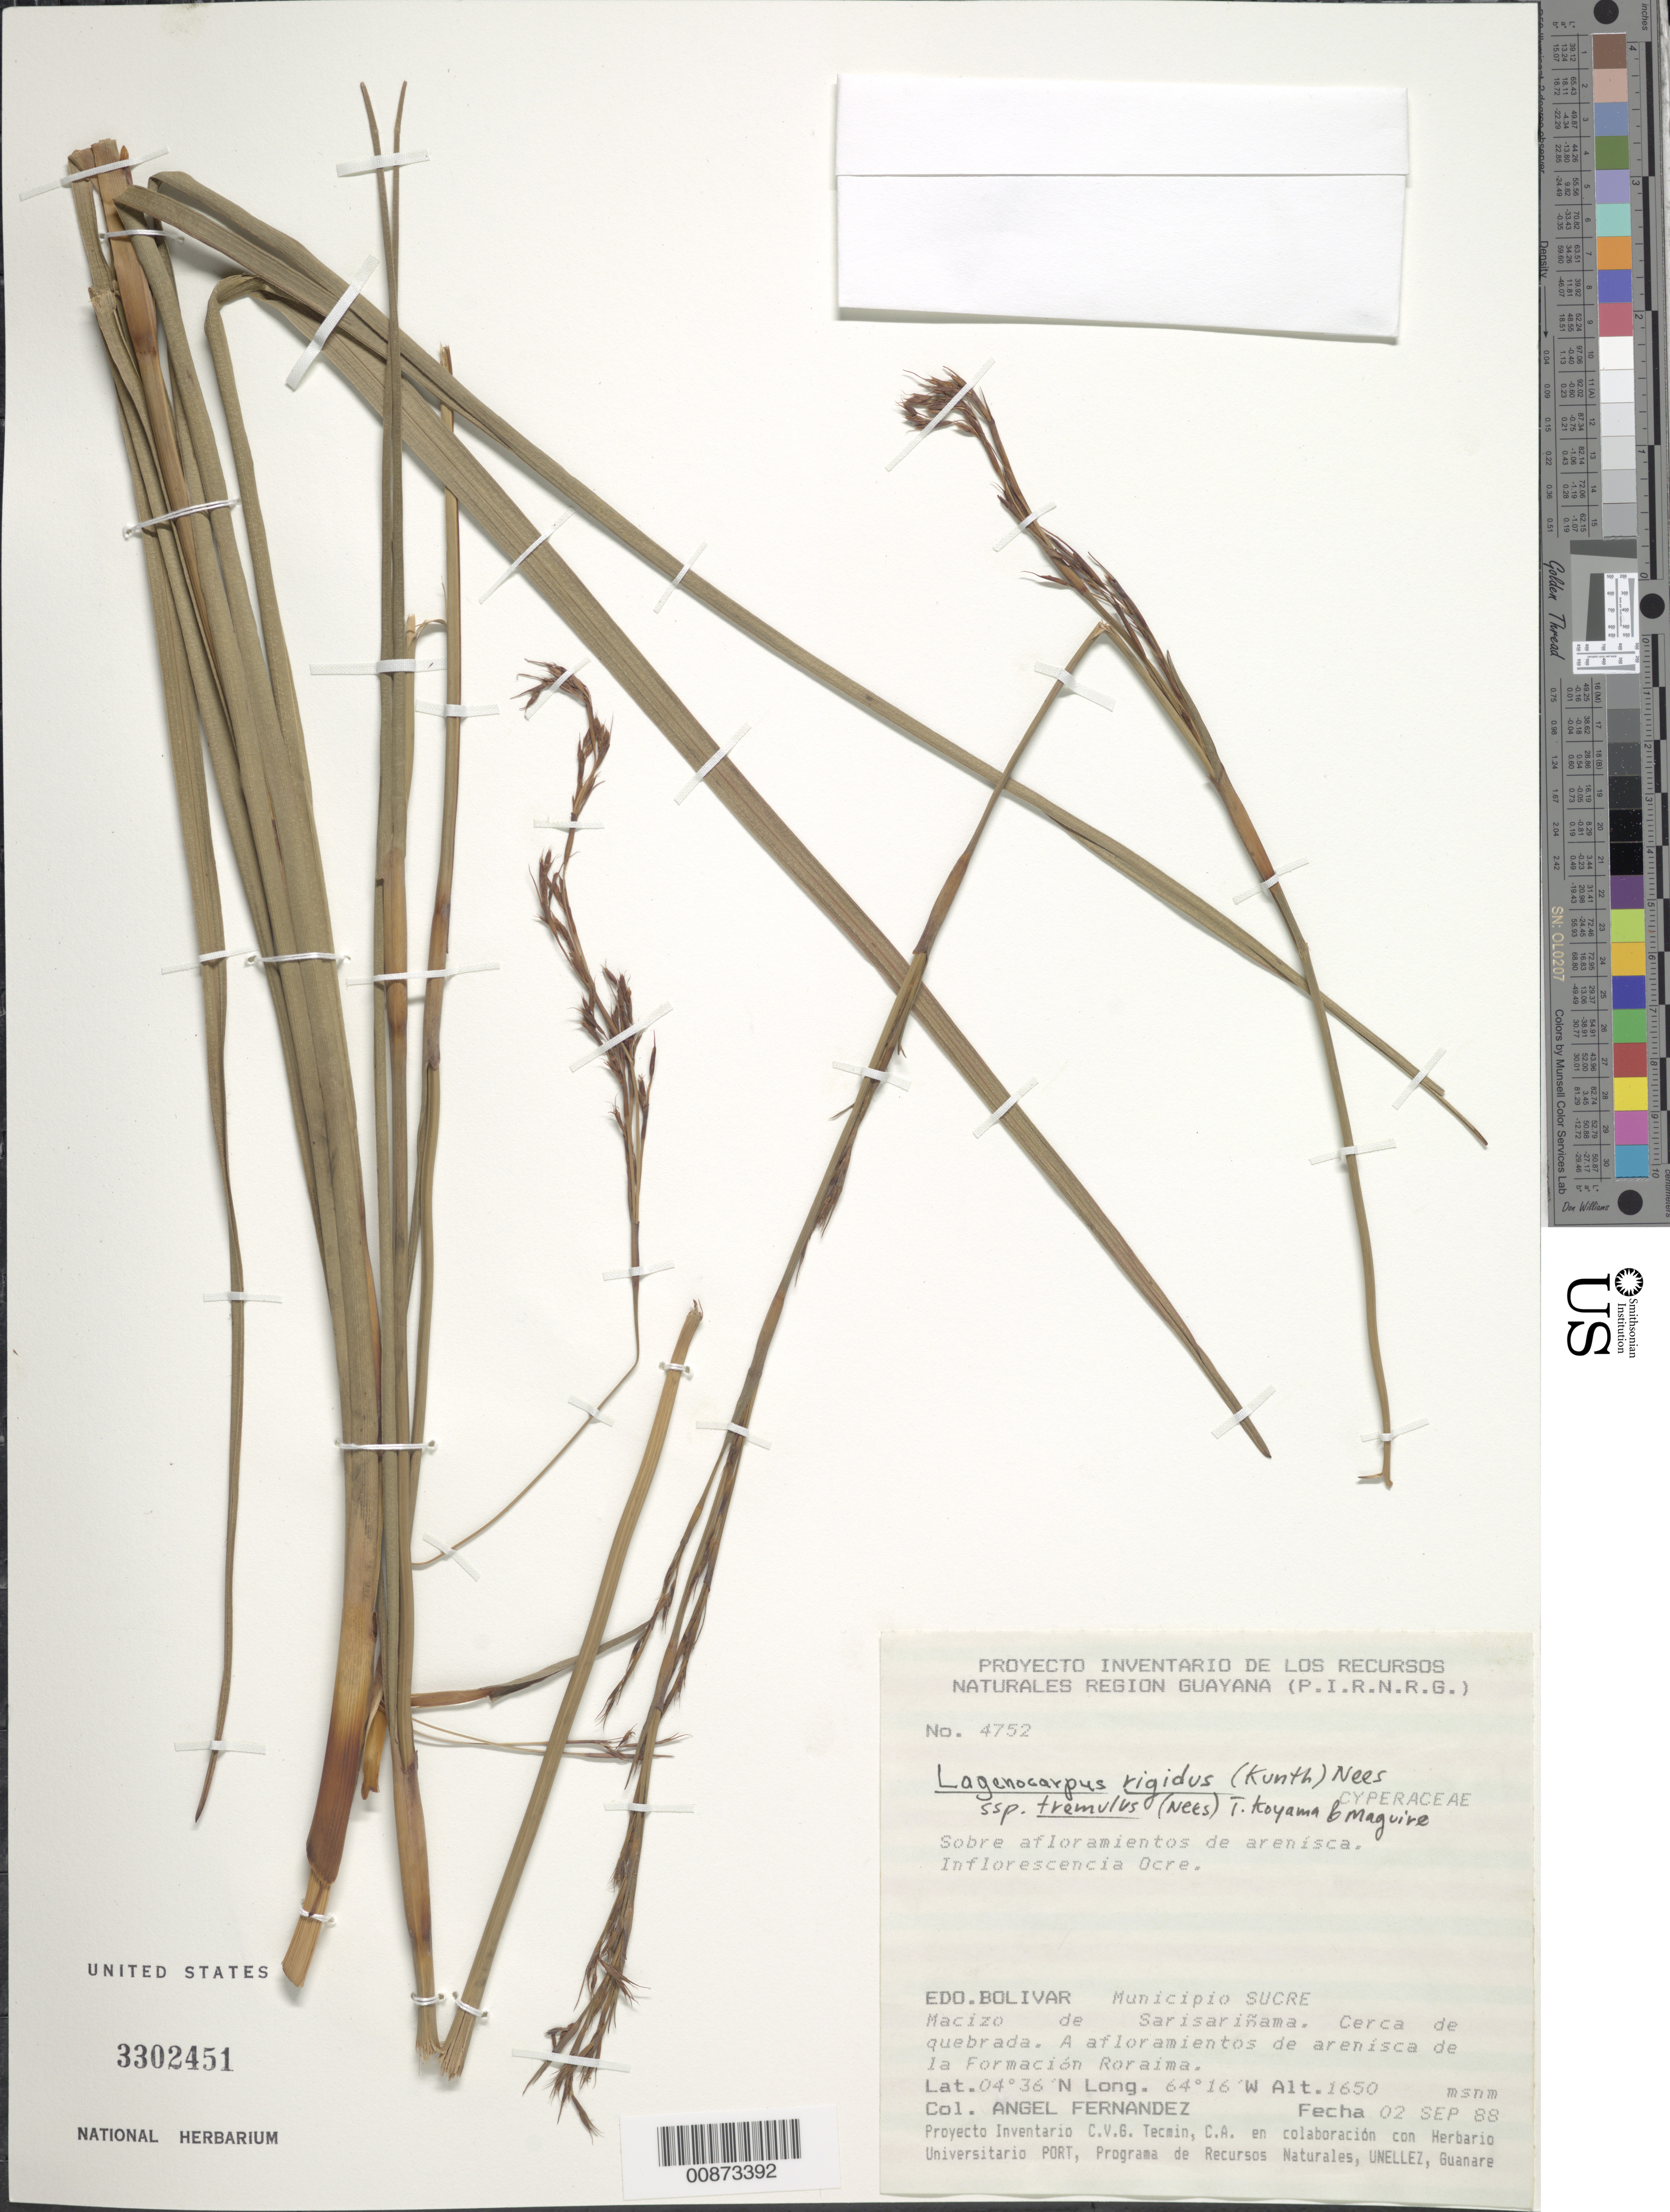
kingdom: Plantae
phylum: Tracheophyta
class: Liliopsida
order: Poales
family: Cyperaceae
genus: Lagenocarpus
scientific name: Lagenocarpus rigidus subsp. tremulus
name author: (Nees) T. Koyama & Maguire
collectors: A. Fernández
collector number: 4752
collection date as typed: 2-Sep-88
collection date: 1988-09-02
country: Venezuela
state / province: Bolívar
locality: Mun. Sucre, Macizo de Sarisariñama, Formacion Roraima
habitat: Afloramientos de arenisca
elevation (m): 1650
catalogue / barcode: US 3302451